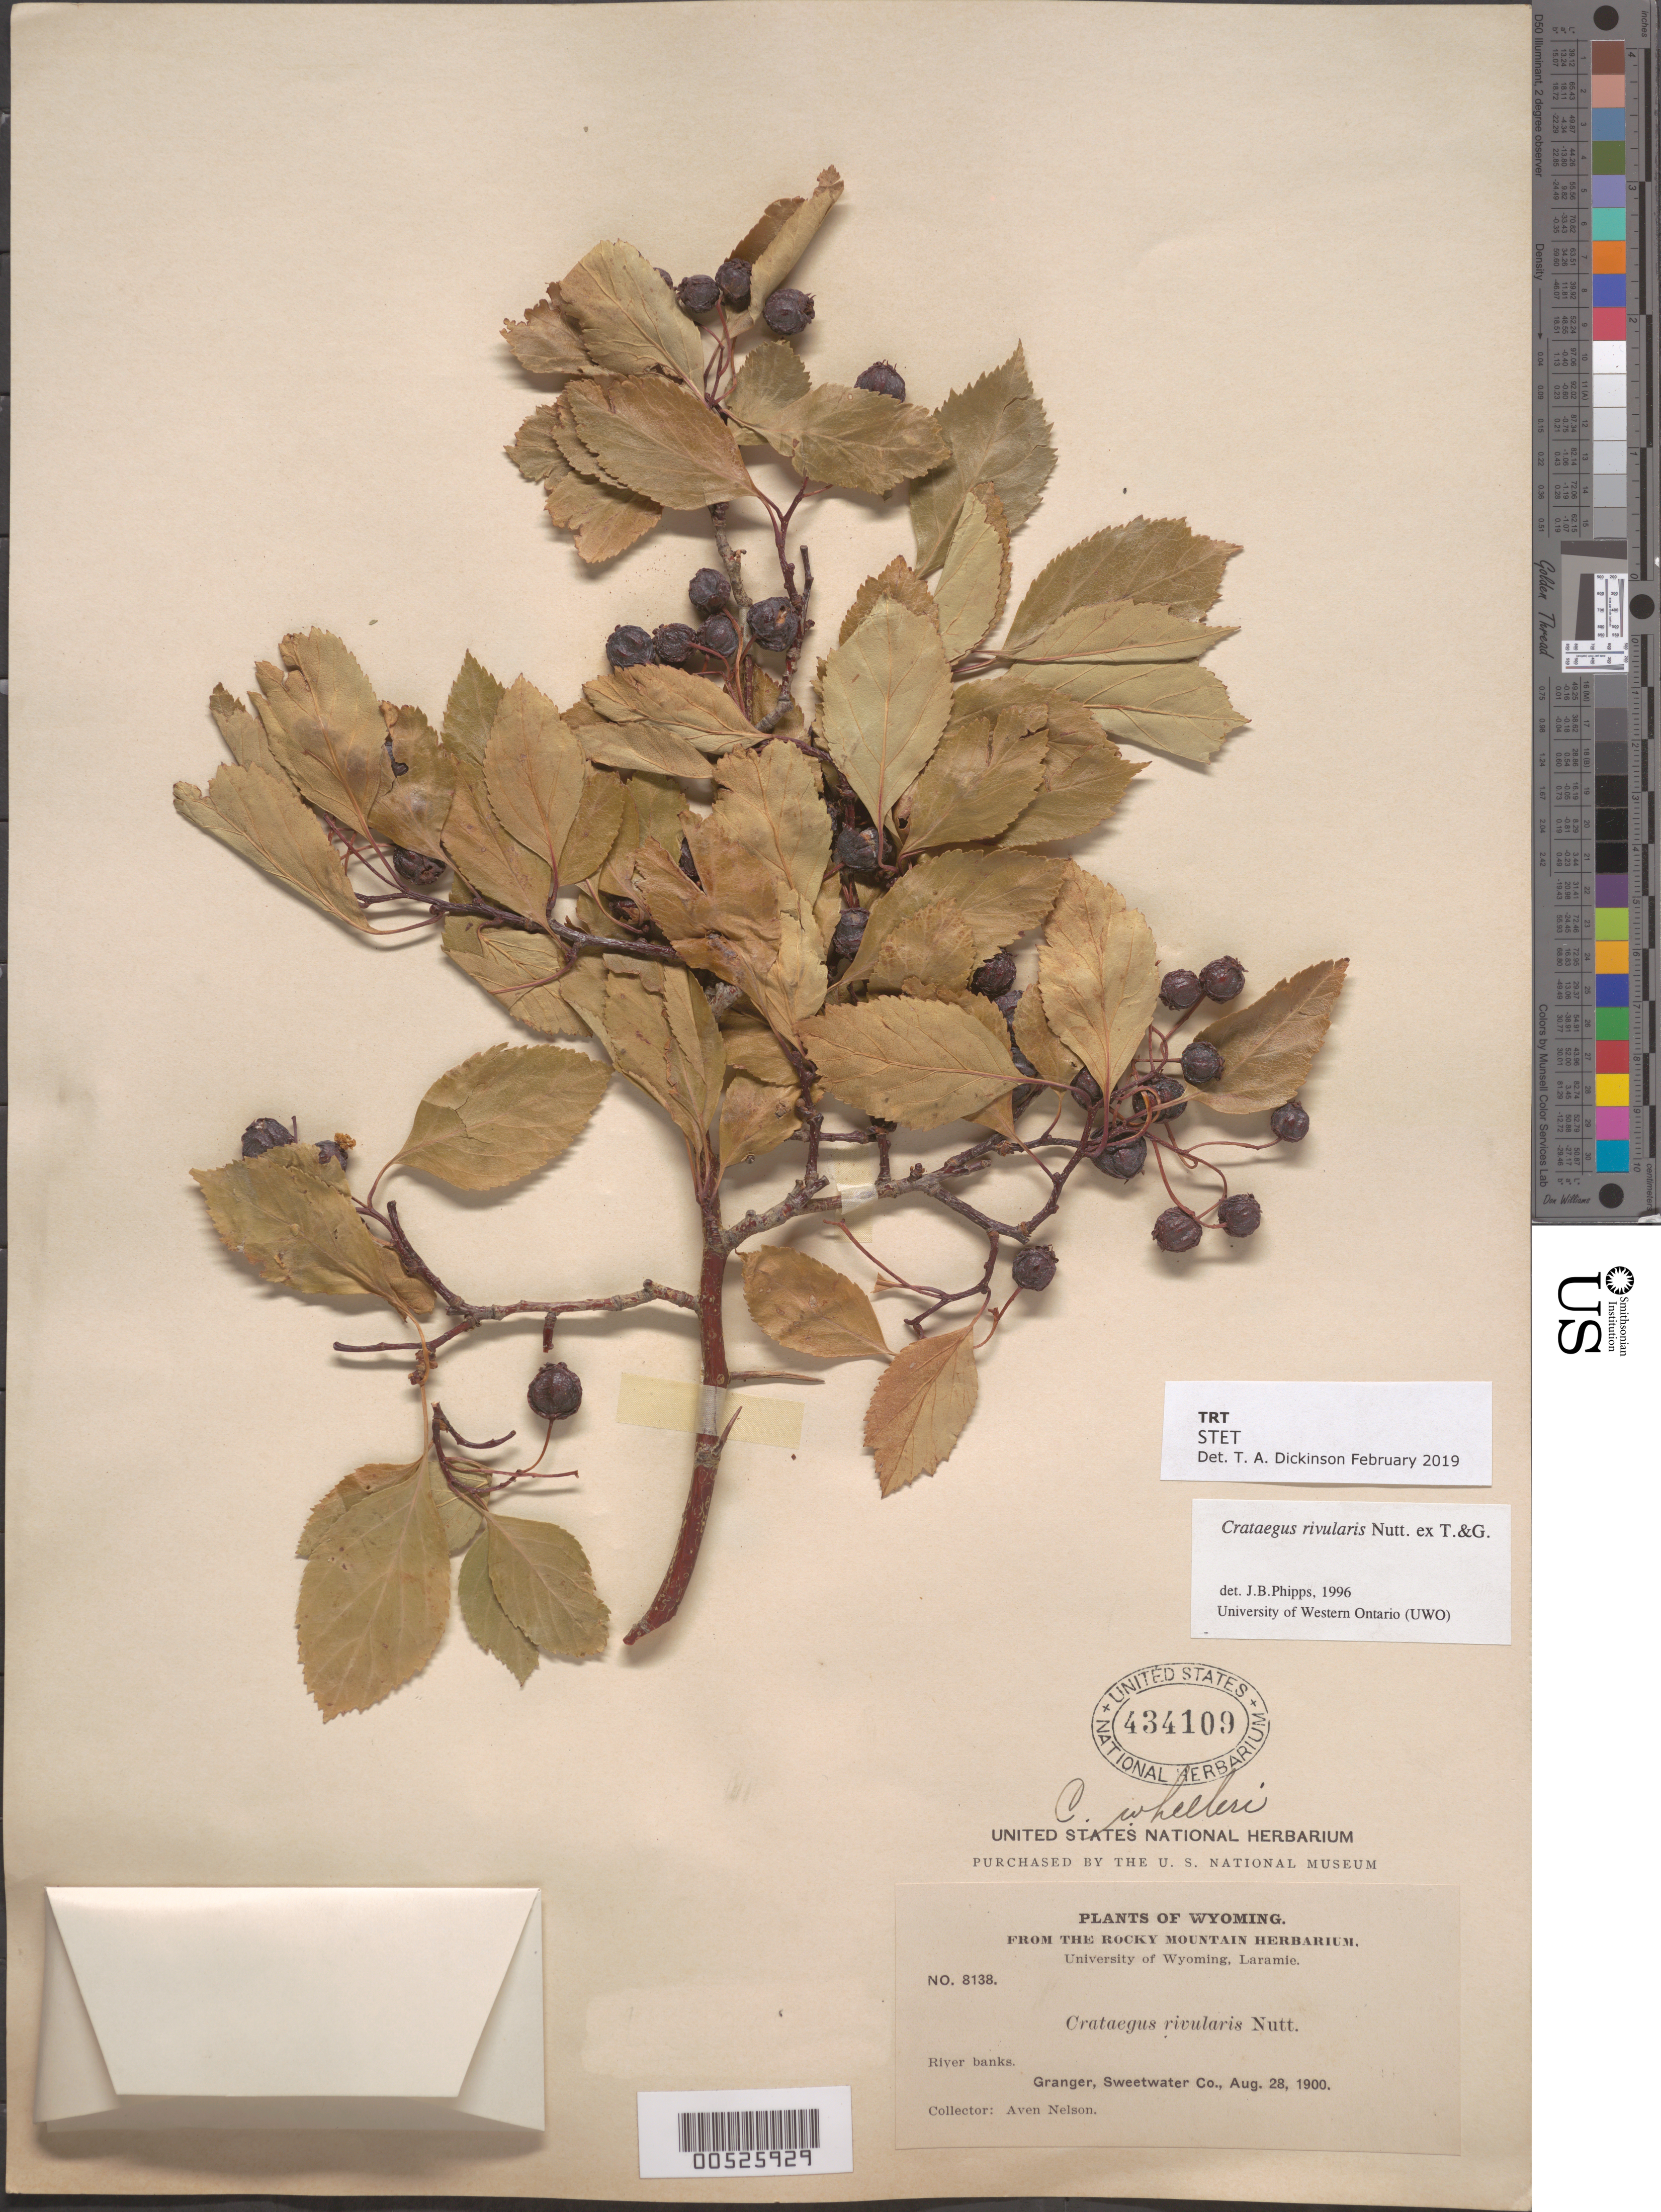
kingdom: Plantae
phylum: Tracheophyta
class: Magnoliopsida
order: Rosales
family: Rosaceae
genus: Crataegus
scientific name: Crataegus rivularis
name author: Nutt.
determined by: Phipps, James B., (UWO), University of Western Ontario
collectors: A. Nelson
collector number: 8138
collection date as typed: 28 Aug 1900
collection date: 1900-08-28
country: United States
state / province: Wyoming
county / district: Sweetwater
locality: Granger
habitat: River banks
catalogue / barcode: US 434109